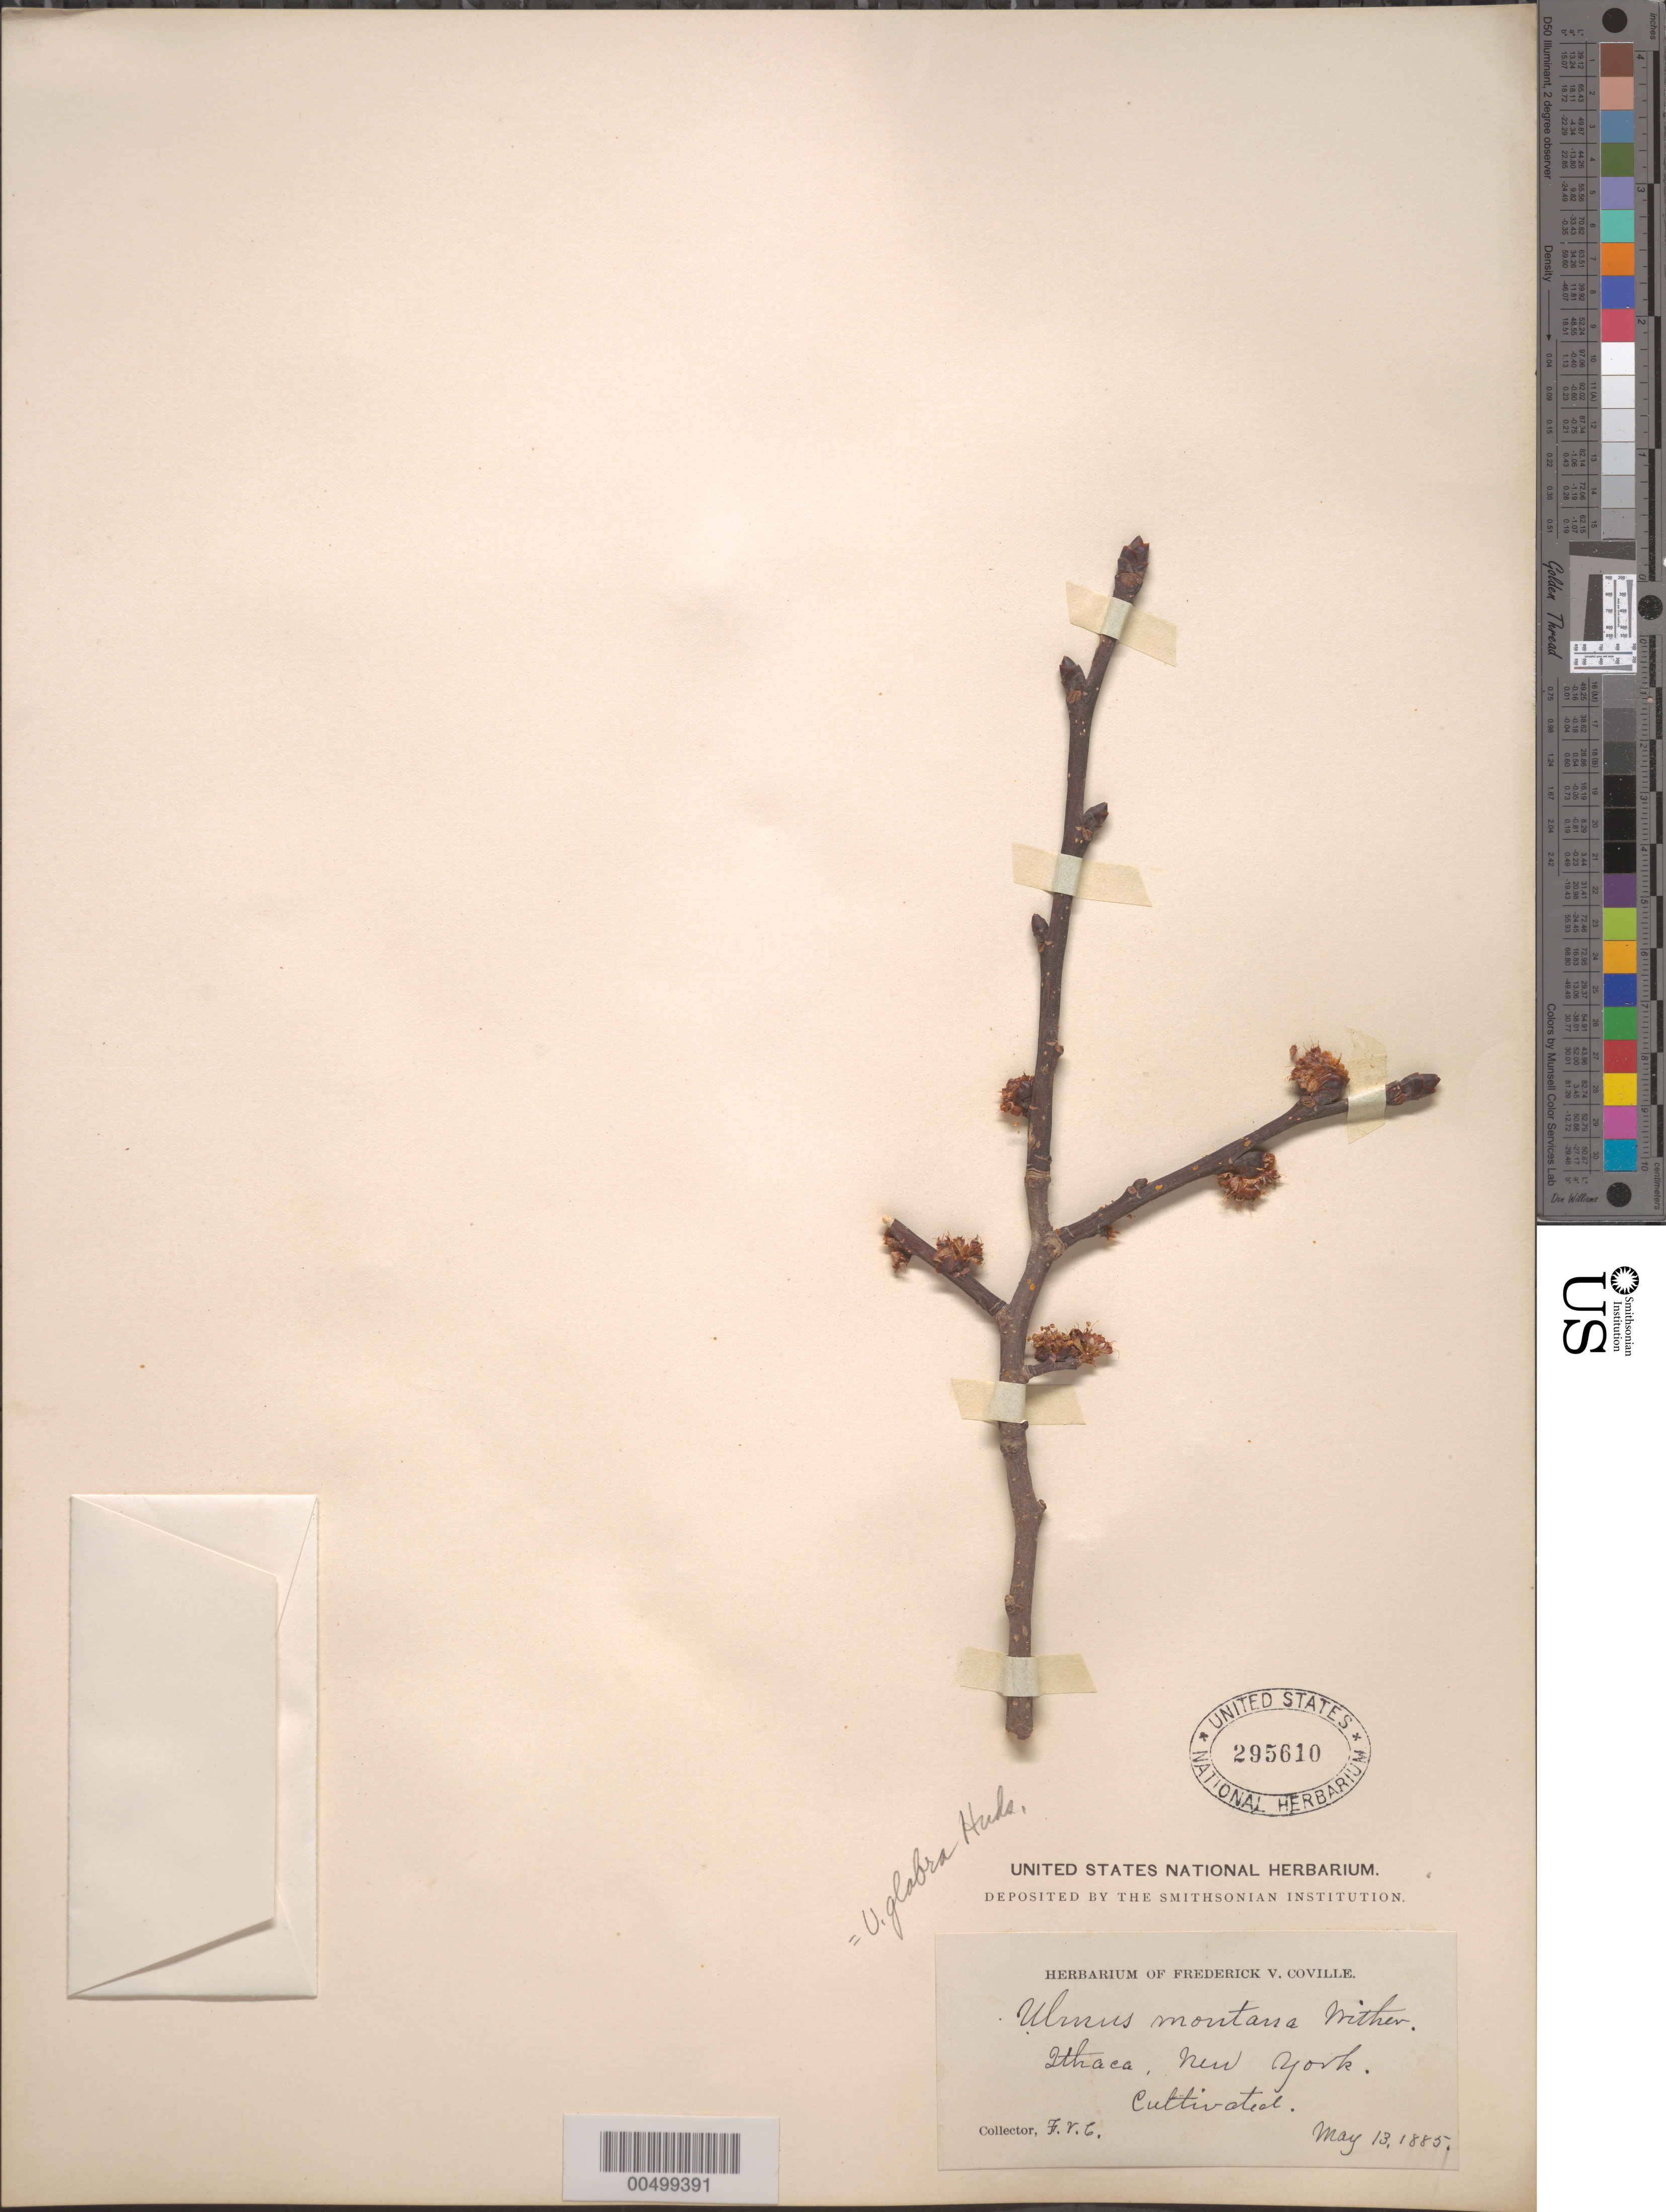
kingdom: Plantae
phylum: Tracheophyta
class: Magnoliopsida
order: Rosales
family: Ulmaceae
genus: Ulmus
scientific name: Ulmus glabra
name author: Huds.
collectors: F. V. Coville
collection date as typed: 13 May 1885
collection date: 1885-05-13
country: United States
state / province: New York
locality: Ithaca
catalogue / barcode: US 295610